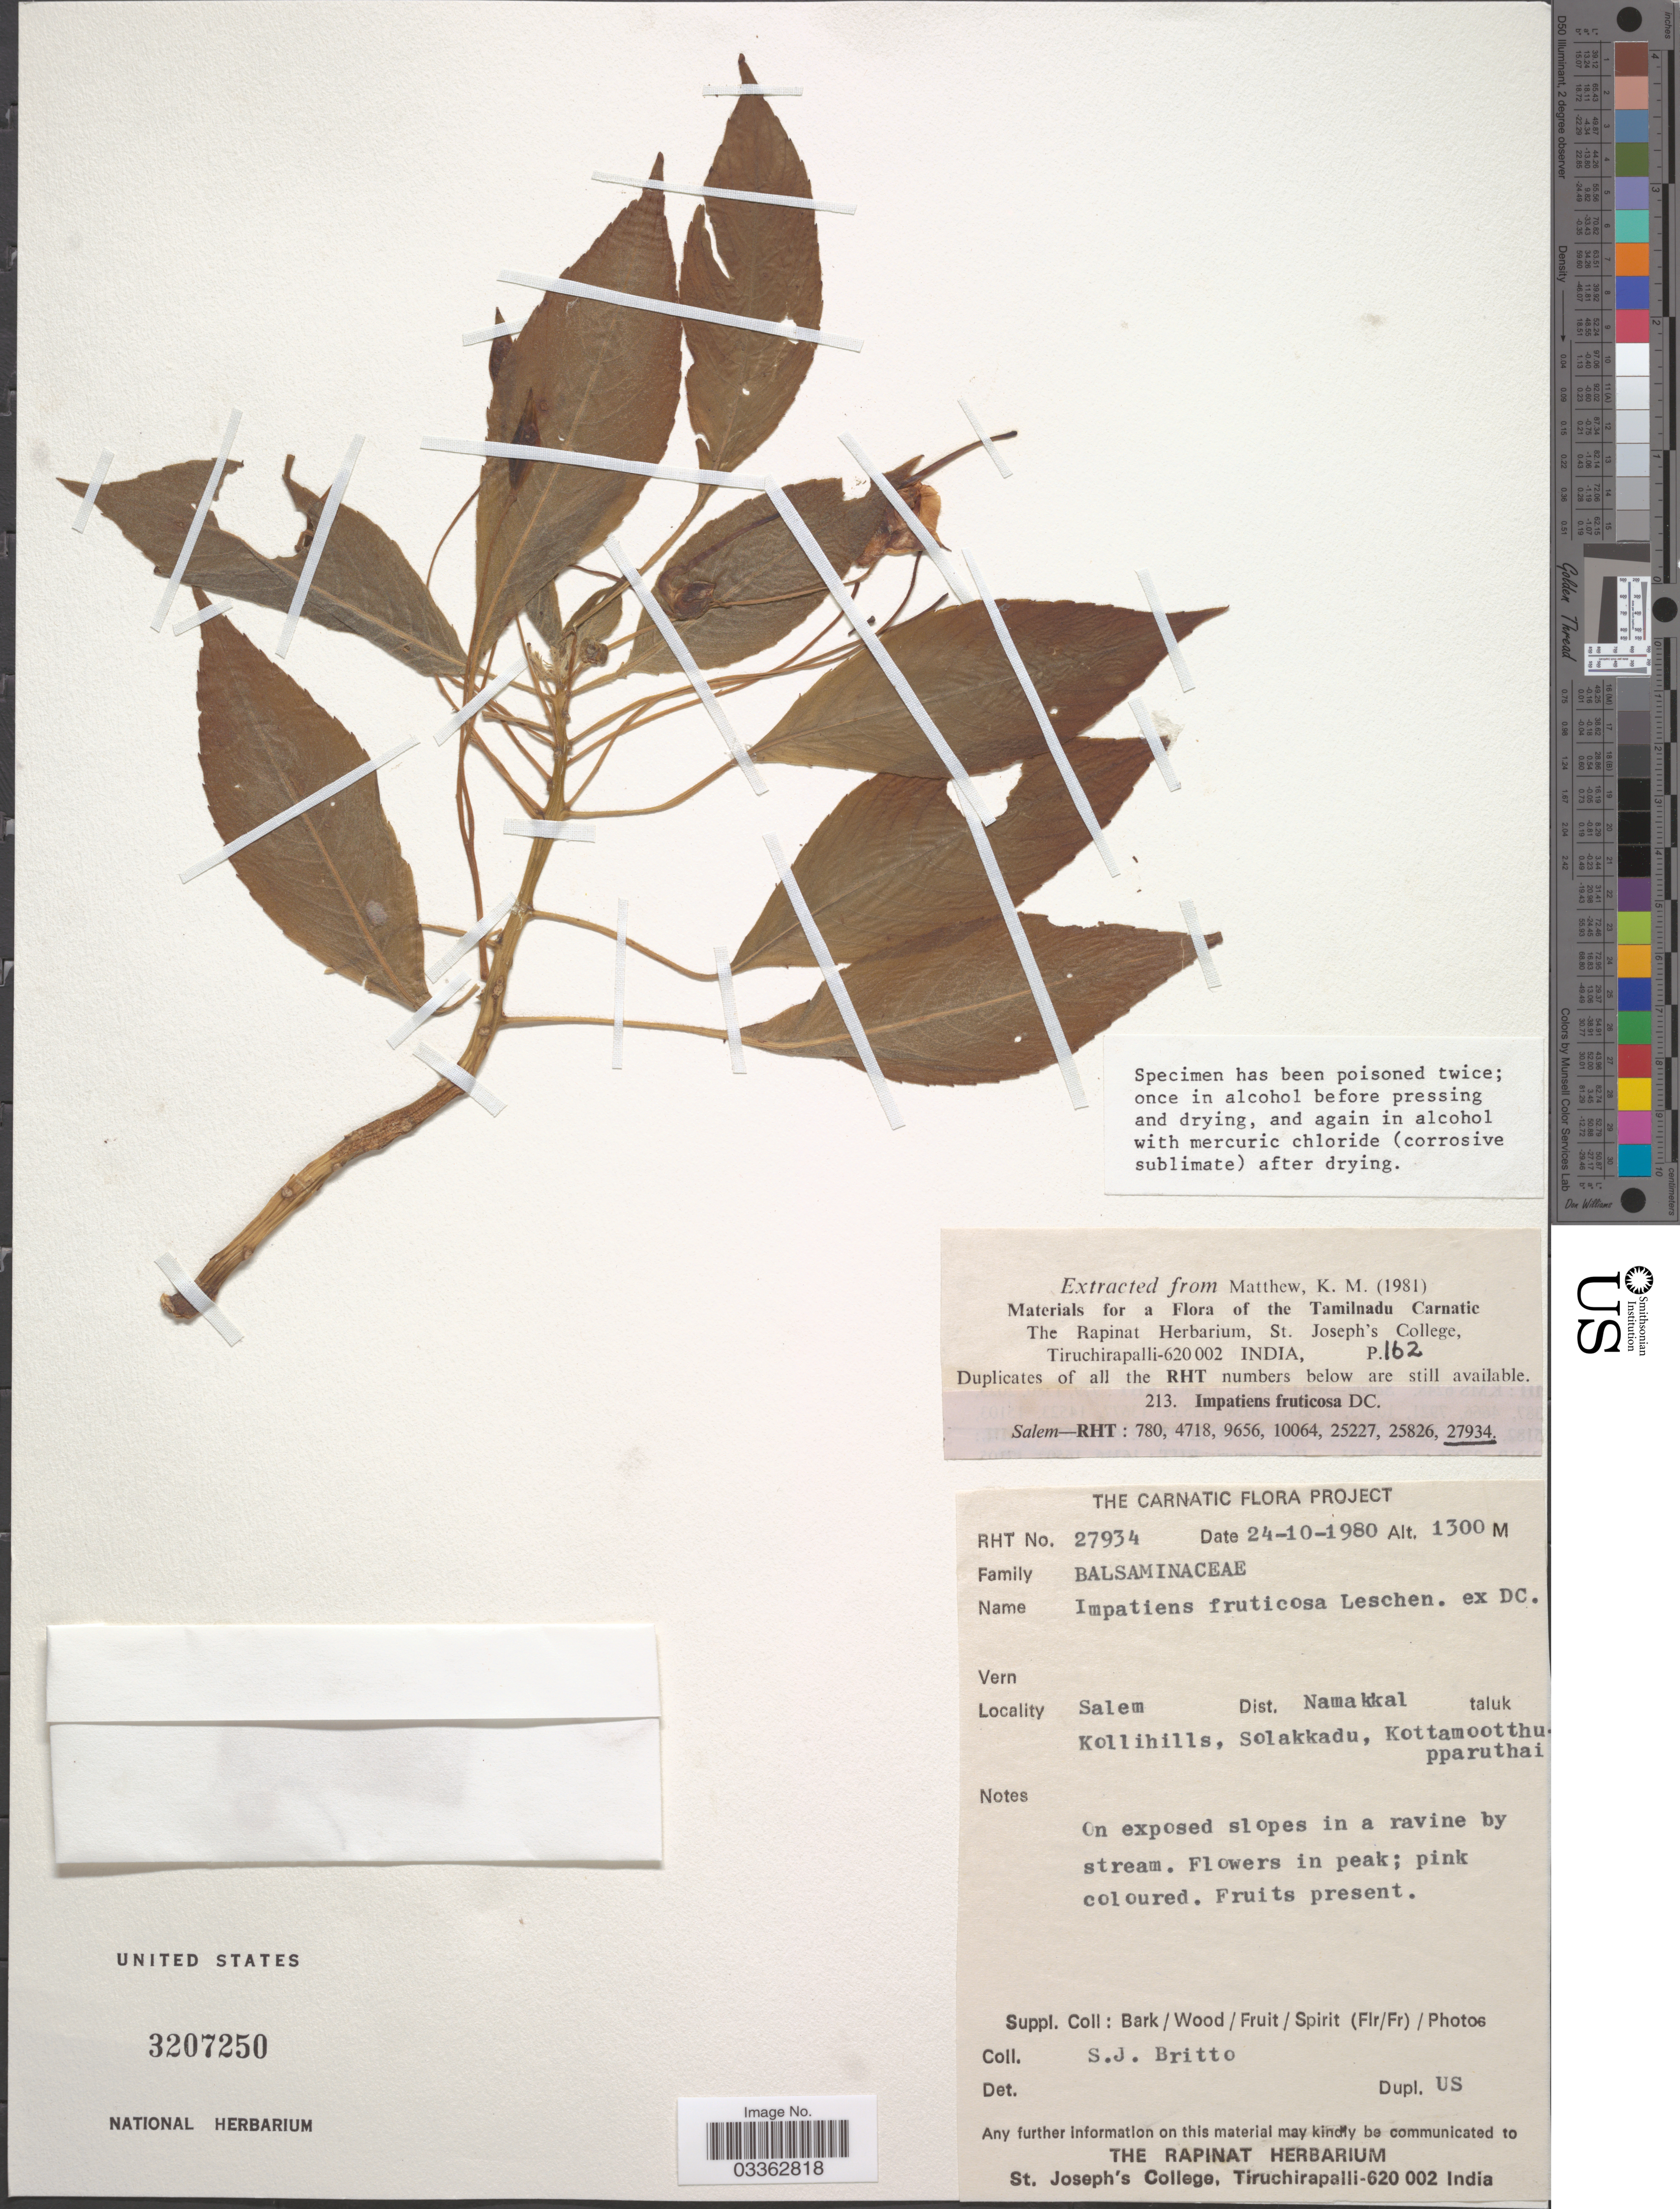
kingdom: Plantae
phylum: Tracheophyta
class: Magnoliopsida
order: Ericales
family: Balsaminaceae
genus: Impatiens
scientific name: Impatiens fruticosa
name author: DC.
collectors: S. J. Britto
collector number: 27934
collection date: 1980-10-24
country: India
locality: Salem. Dist. Namakkal taluk Kollihills, Solakkadu, Kottamootthupparuthai.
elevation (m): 1300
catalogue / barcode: US 3207250